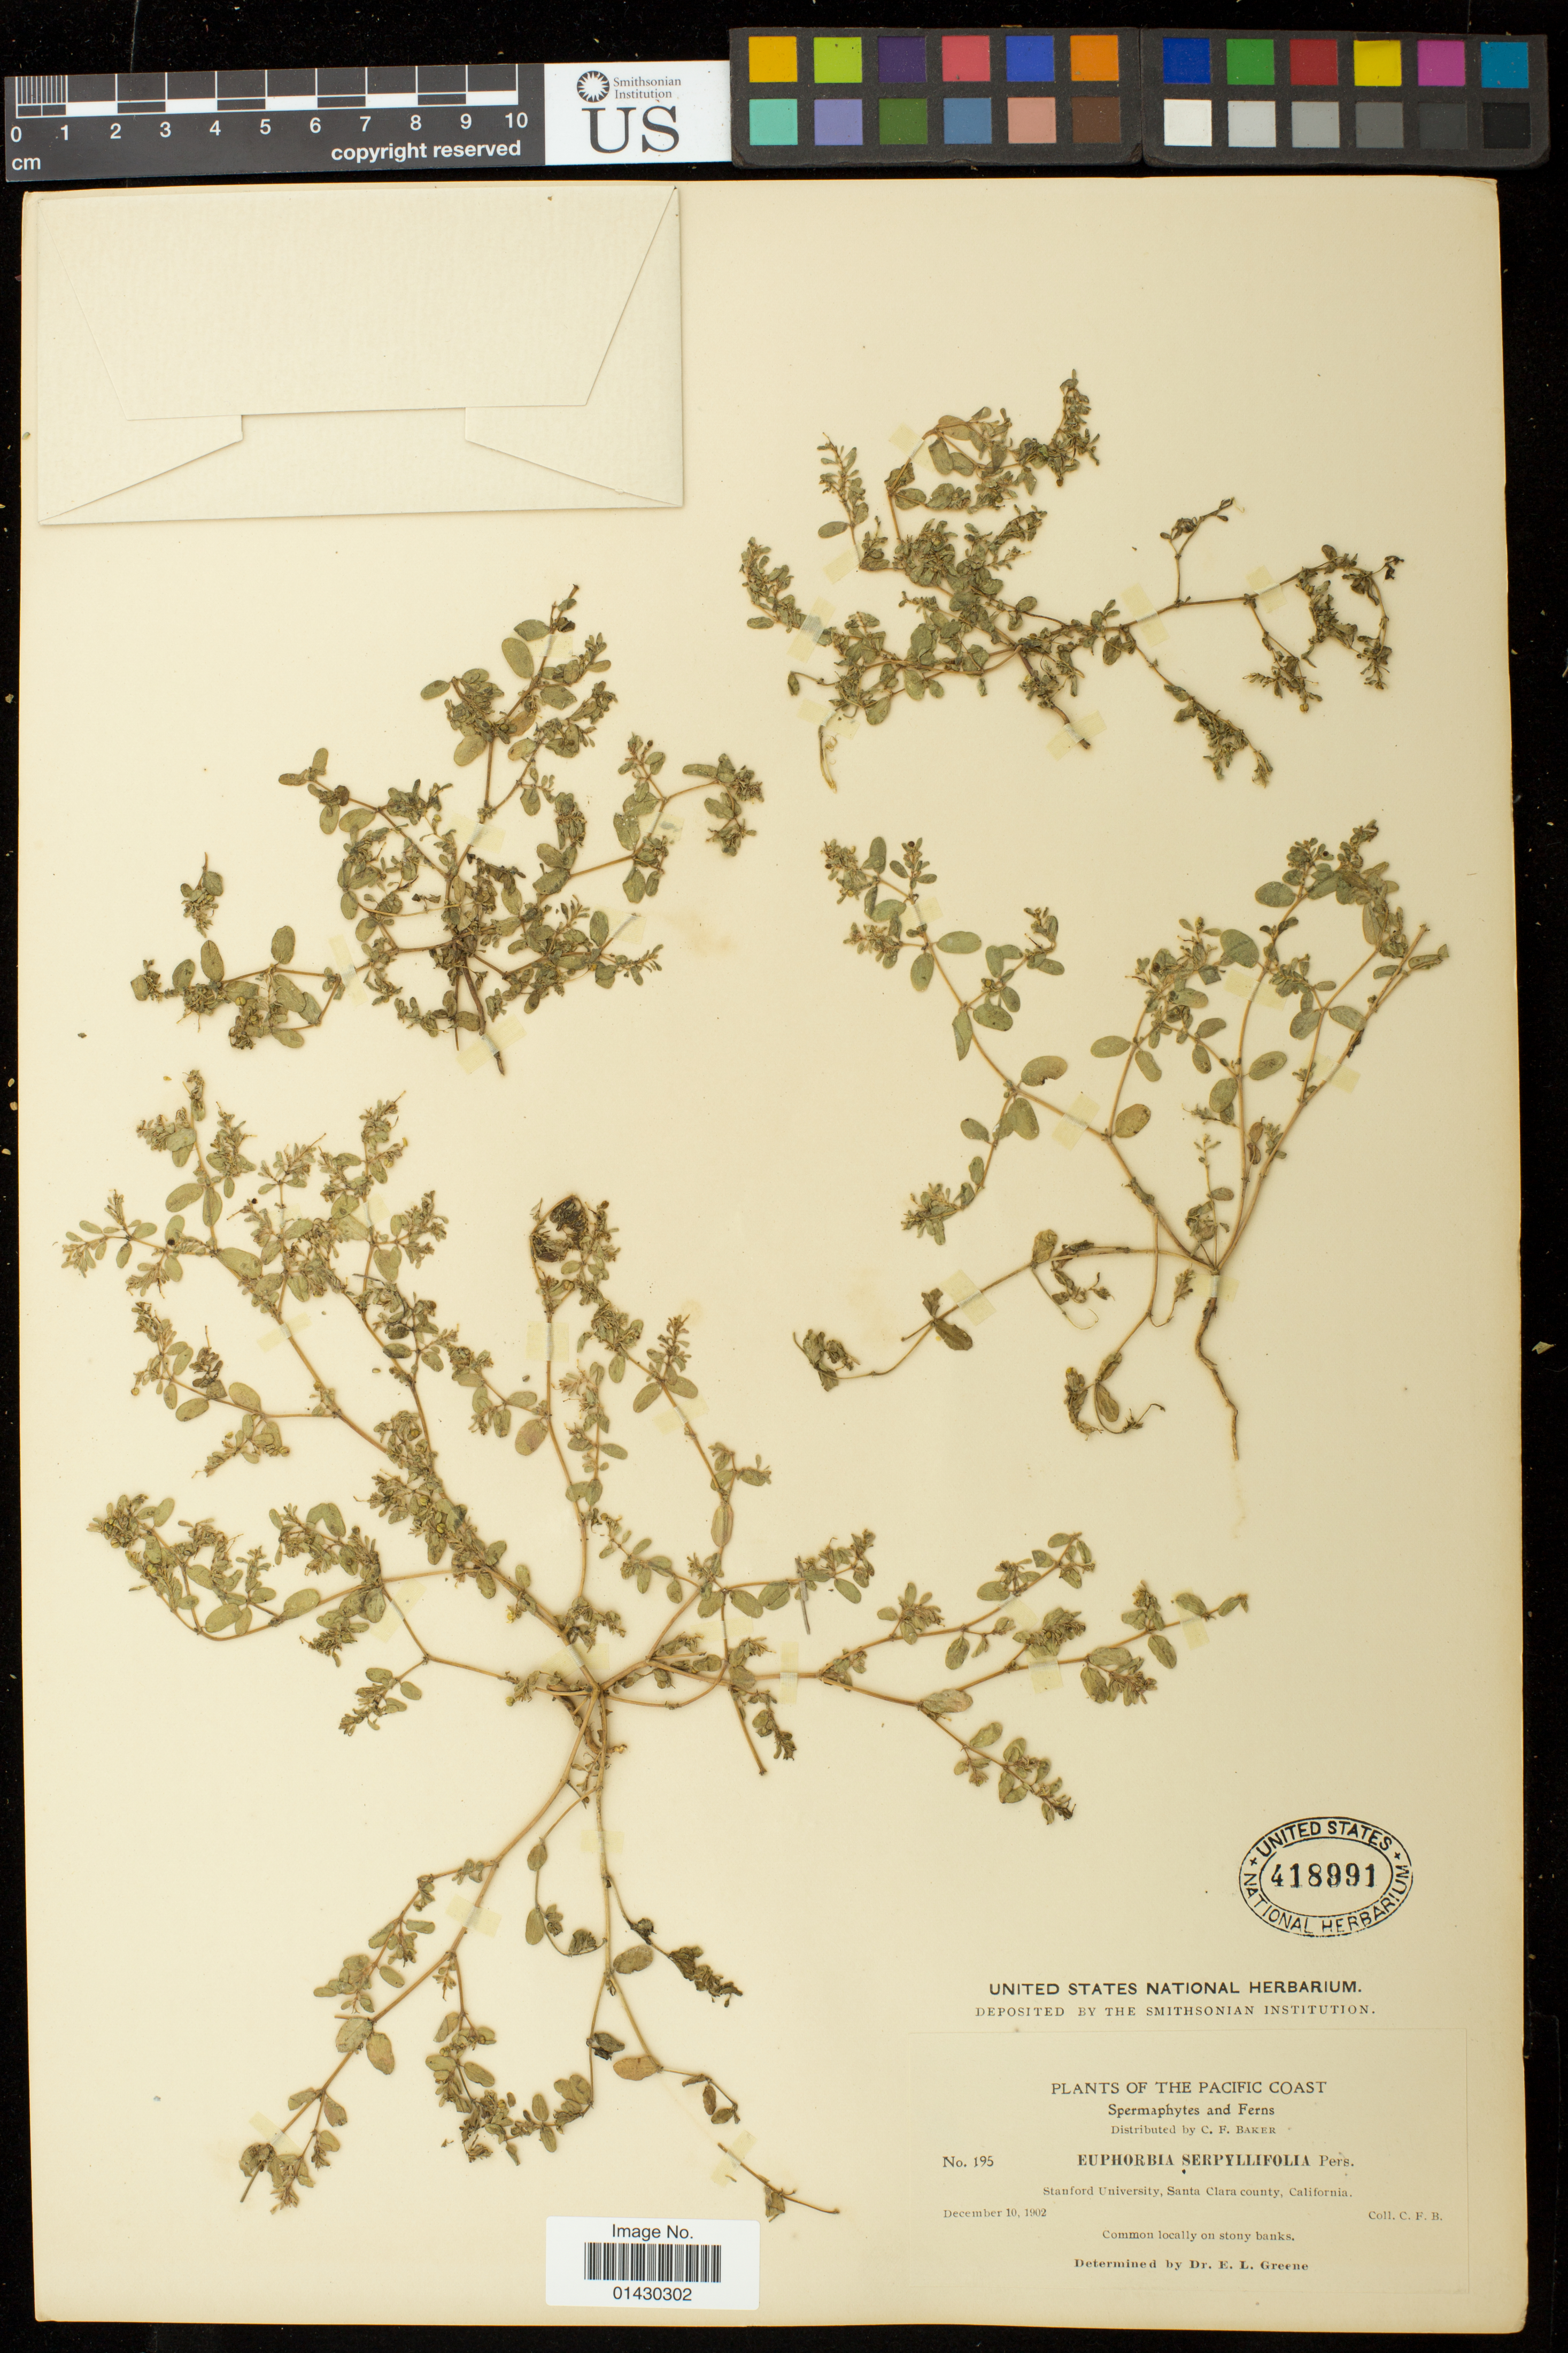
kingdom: Plantae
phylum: Tracheophyta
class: Magnoliopsida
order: Malpighiales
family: Euphorbiaceae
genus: Euphorbia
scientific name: Euphorbia serpillifolia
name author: Pers.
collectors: C. F. Baker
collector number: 195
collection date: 1902-12-10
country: United States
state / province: California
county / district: Santa Clara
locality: Stanford University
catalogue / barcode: US 418991